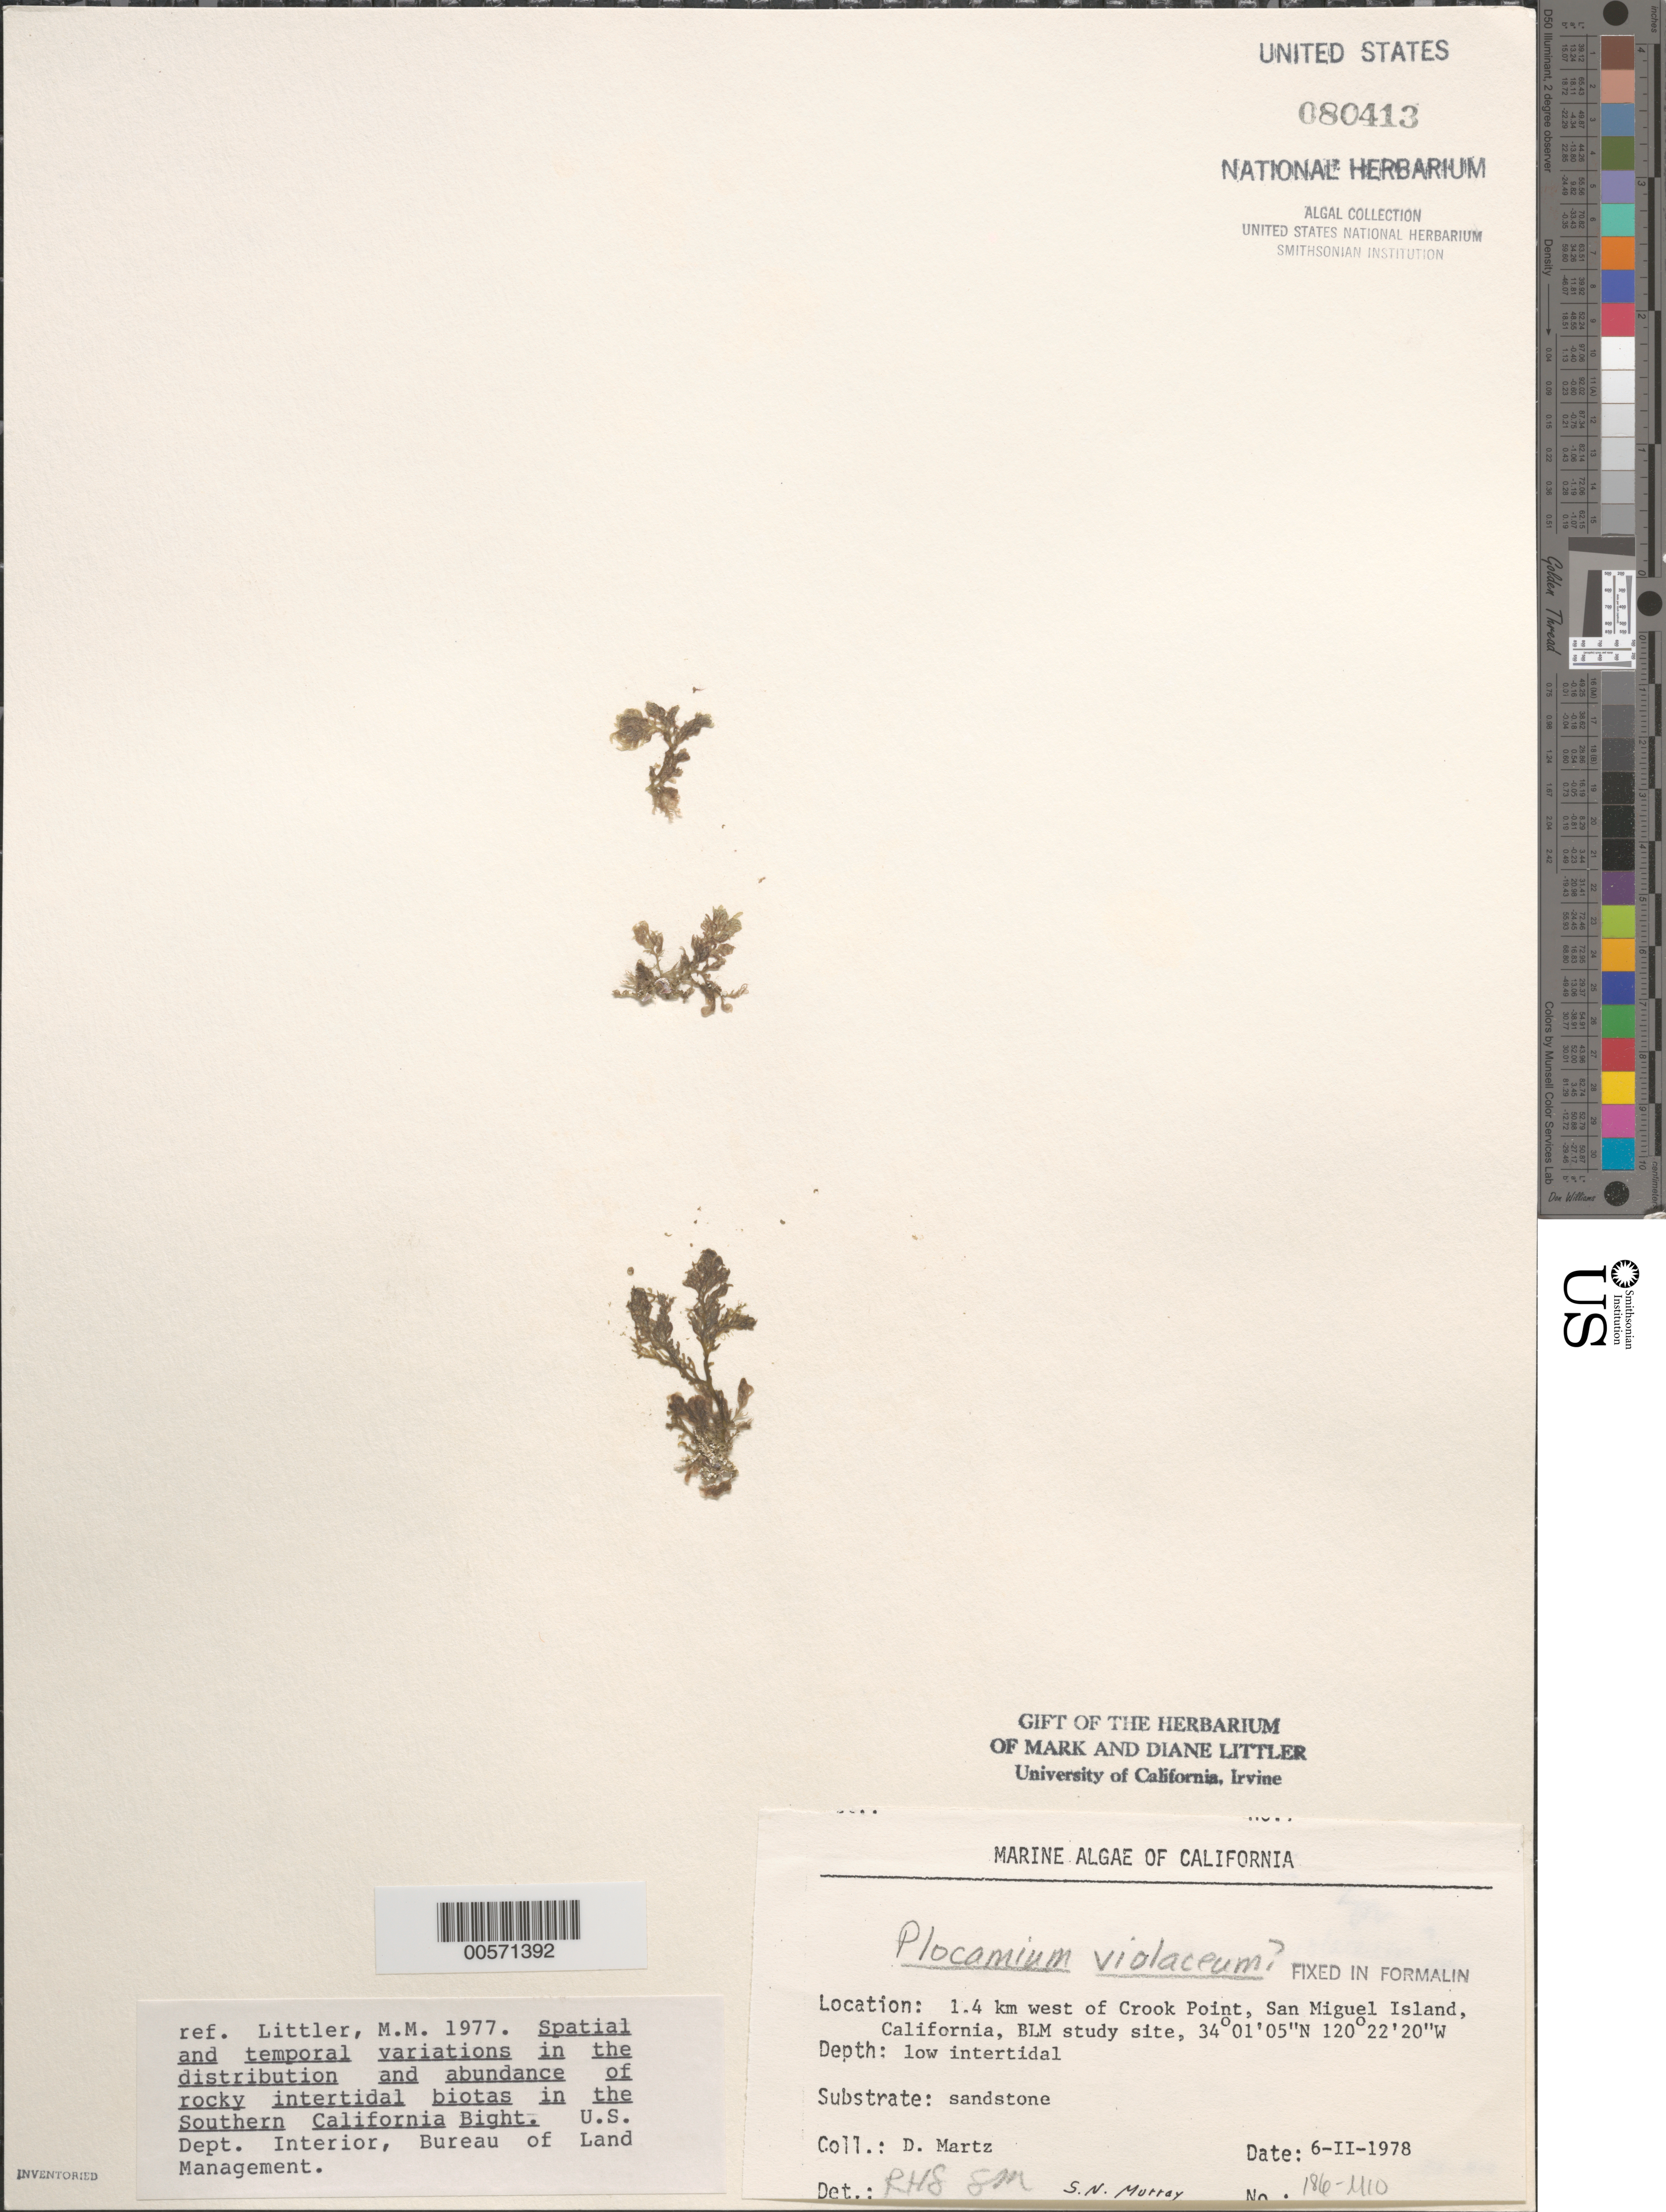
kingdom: Plantae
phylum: Rhodophyta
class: Florideophyceae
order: Plocamiales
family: Plocamiaceae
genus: Plocamium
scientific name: Plocamium violaceum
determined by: Sims, Robert H.; Murray, S. N.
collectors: D. Martz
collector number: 186-mio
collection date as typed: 06 Feb 1978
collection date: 1978-02-06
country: United States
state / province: California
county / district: Santa Barbara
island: San Miguel Island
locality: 1.4 km north of Crook Point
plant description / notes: BLM-SOCALBIGHT Rocky Intertidal Survey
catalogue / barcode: US 80413